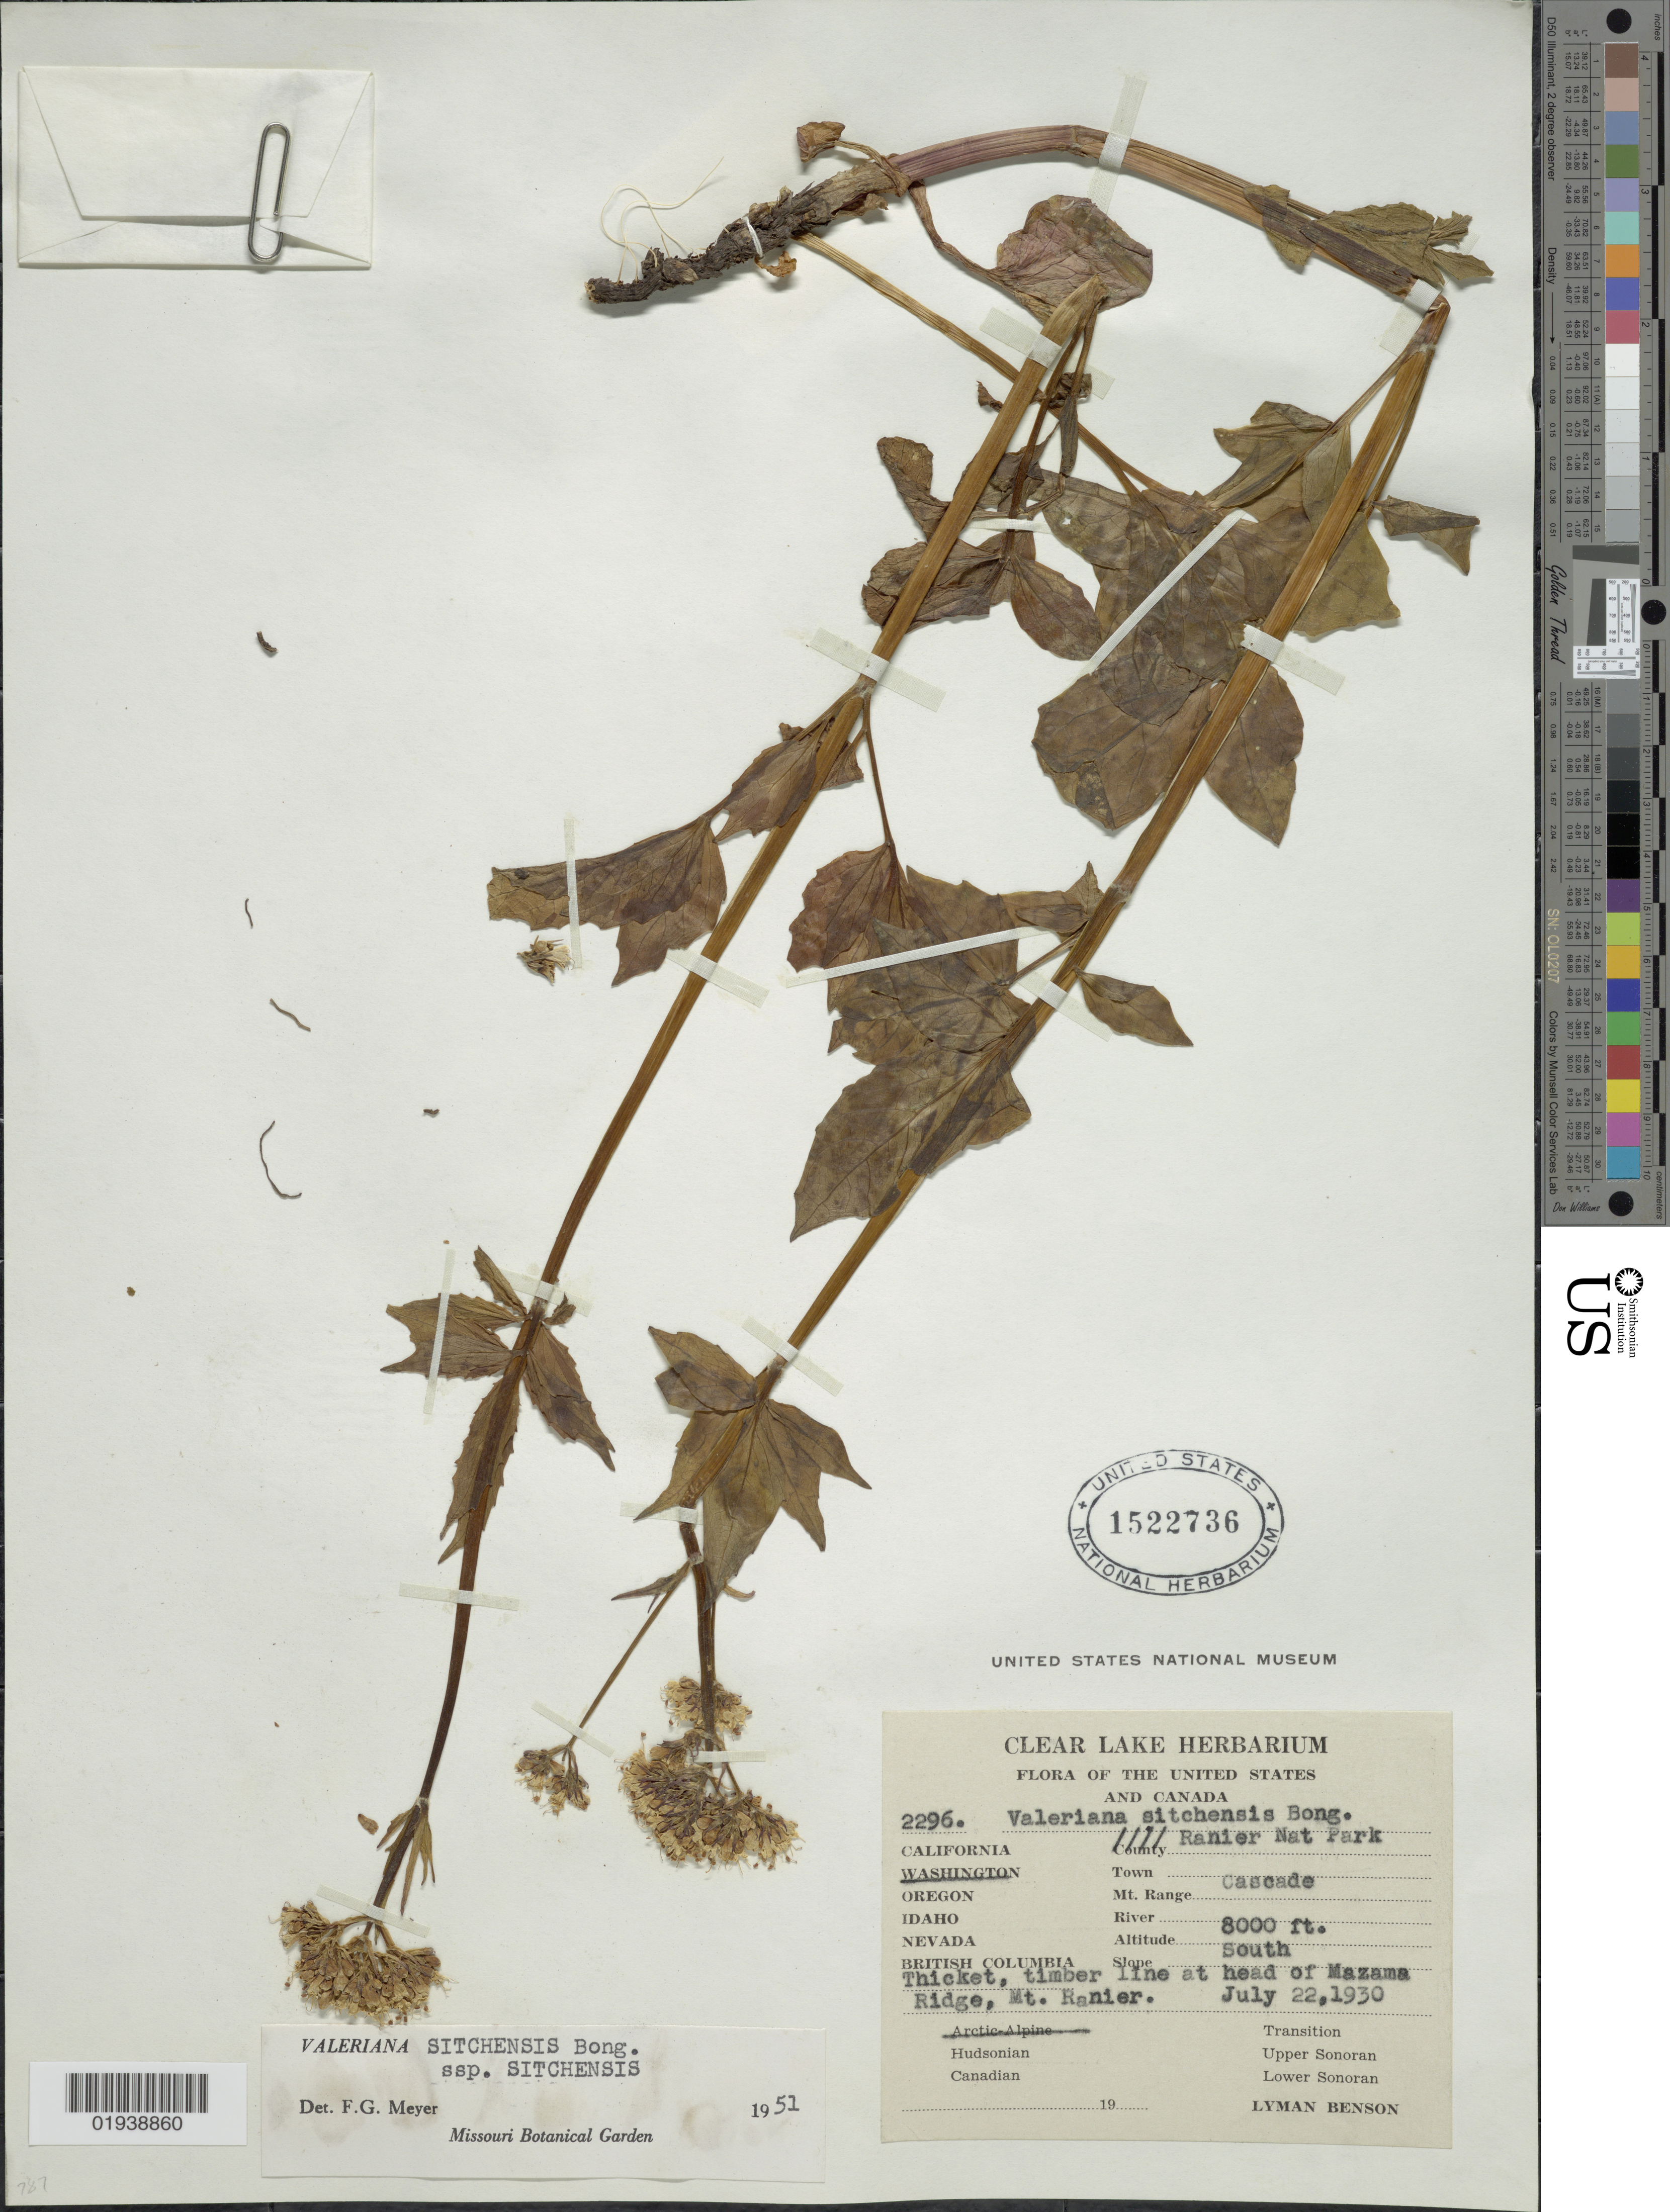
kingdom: Plantae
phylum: Tracheophyta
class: Magnoliopsida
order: Dipsacales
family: Caprifoliaceae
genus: Valeriana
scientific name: Valeriana sitchensis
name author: Bong.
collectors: L. D. Benson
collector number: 2296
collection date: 1930-07-20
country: United States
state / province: Washington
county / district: Lewis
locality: Ranier Nat Park, Mt. Range Cascade, South Thicket, timber line at head of Mazama Ridge, Mt. Ranier, Arctic Alpine.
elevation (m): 2438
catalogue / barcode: US 1522736